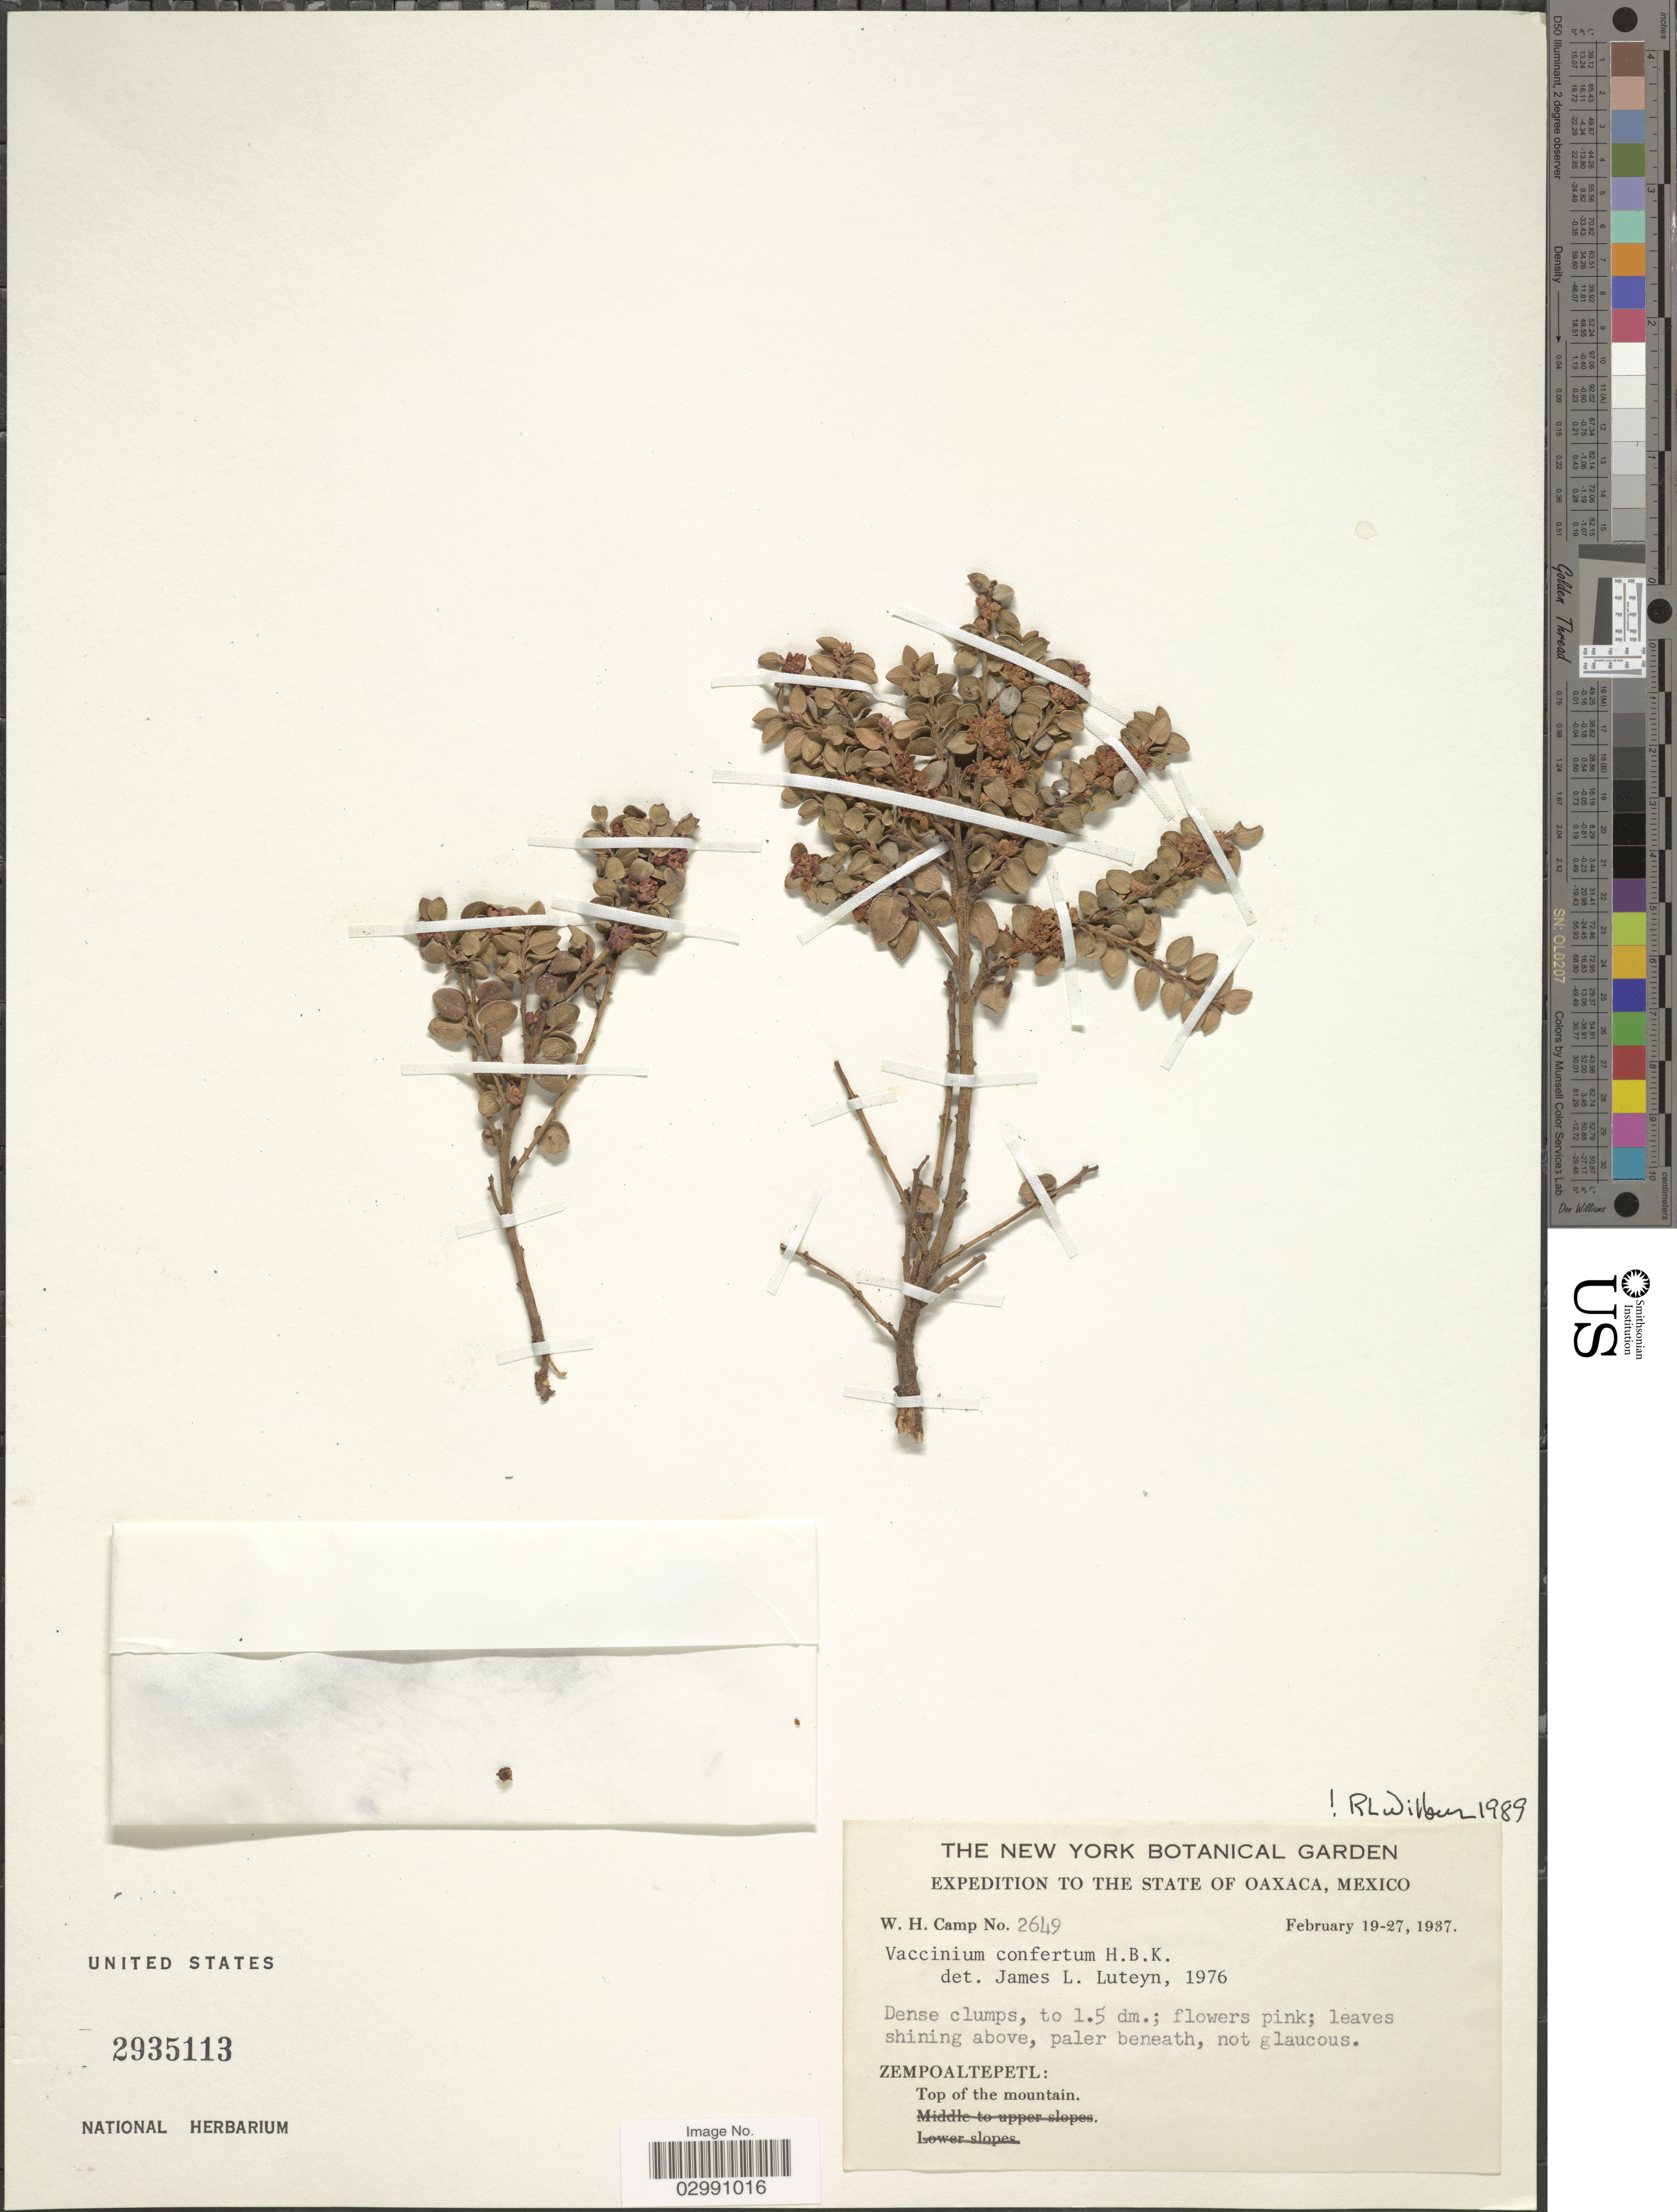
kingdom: Plantae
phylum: Tracheophyta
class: Magnoliopsida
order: Ericales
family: Ericaceae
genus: Vaccinium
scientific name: Vaccinium confertum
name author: Kunth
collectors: W. H. Camp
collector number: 2649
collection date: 1937-02-19/1937-02-27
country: Mexico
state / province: Oaxaca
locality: Zempoaltepetl: Top of the mountain.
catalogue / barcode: US 2935113